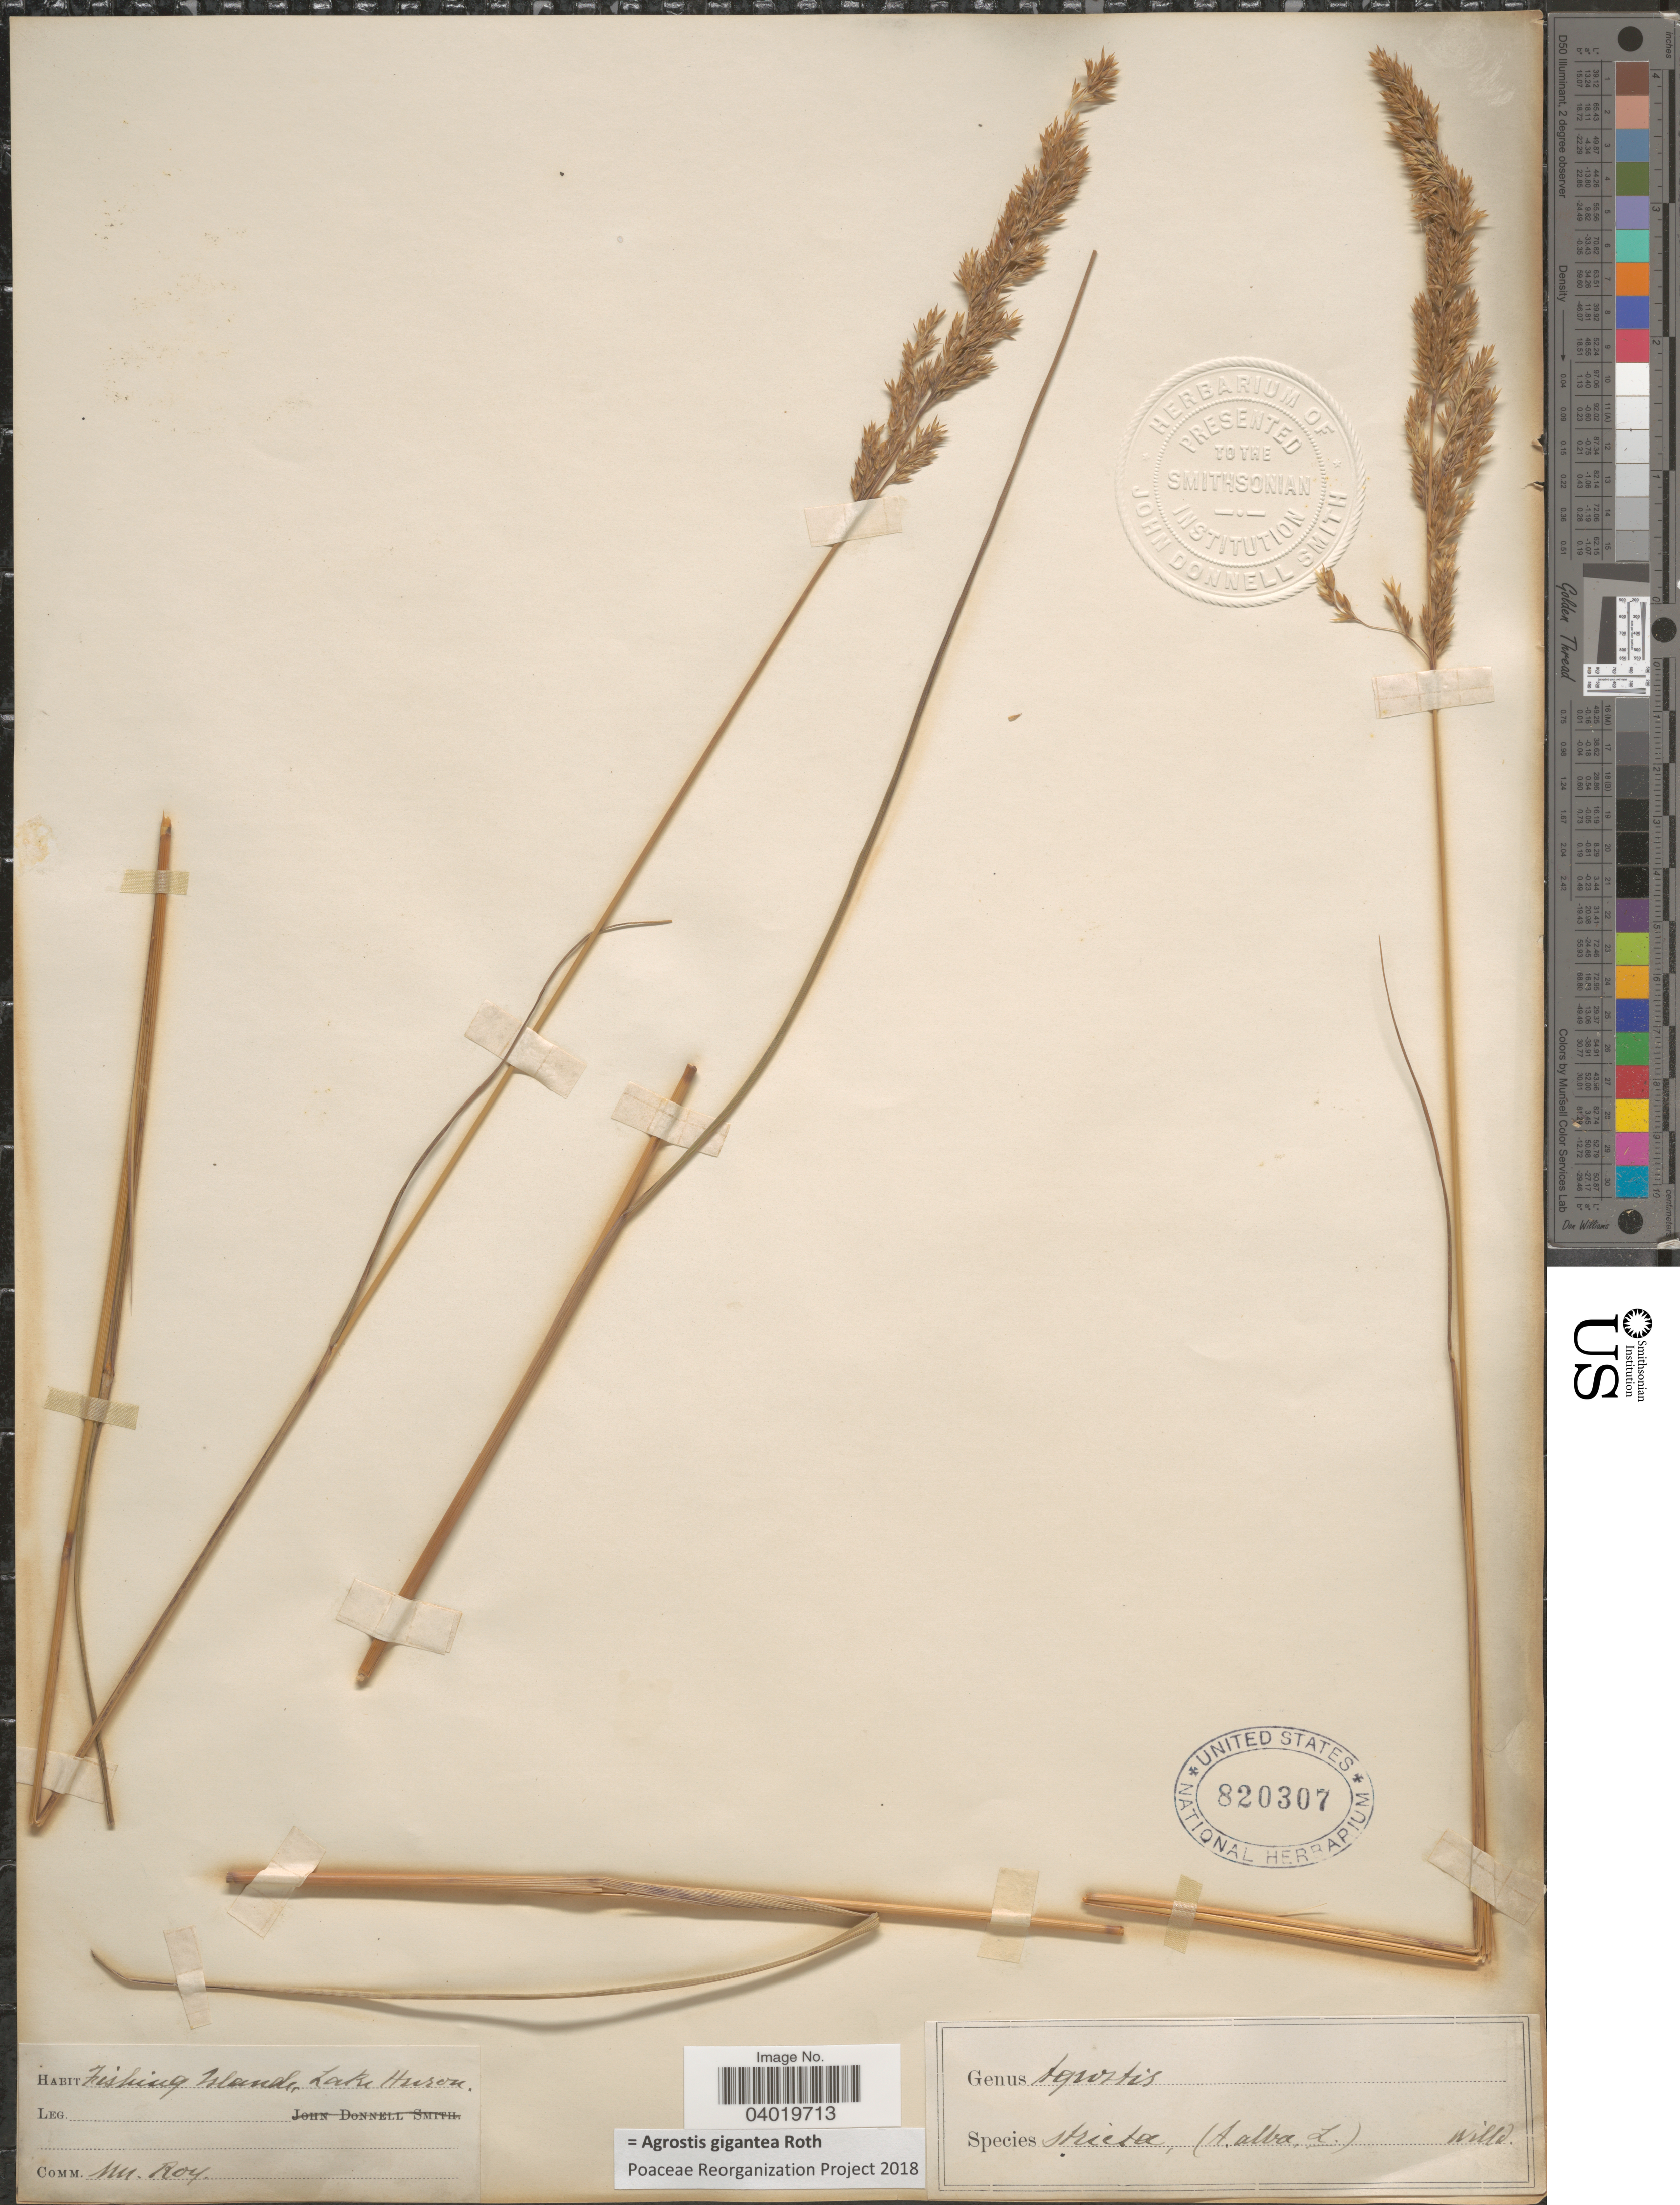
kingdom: Plantae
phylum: Tracheophyta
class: Liliopsida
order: Poales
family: Poaceae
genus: Agrostis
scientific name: Agrostis gigantea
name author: Roth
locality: Fishing Islands, Lake Huron.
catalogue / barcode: US 820307